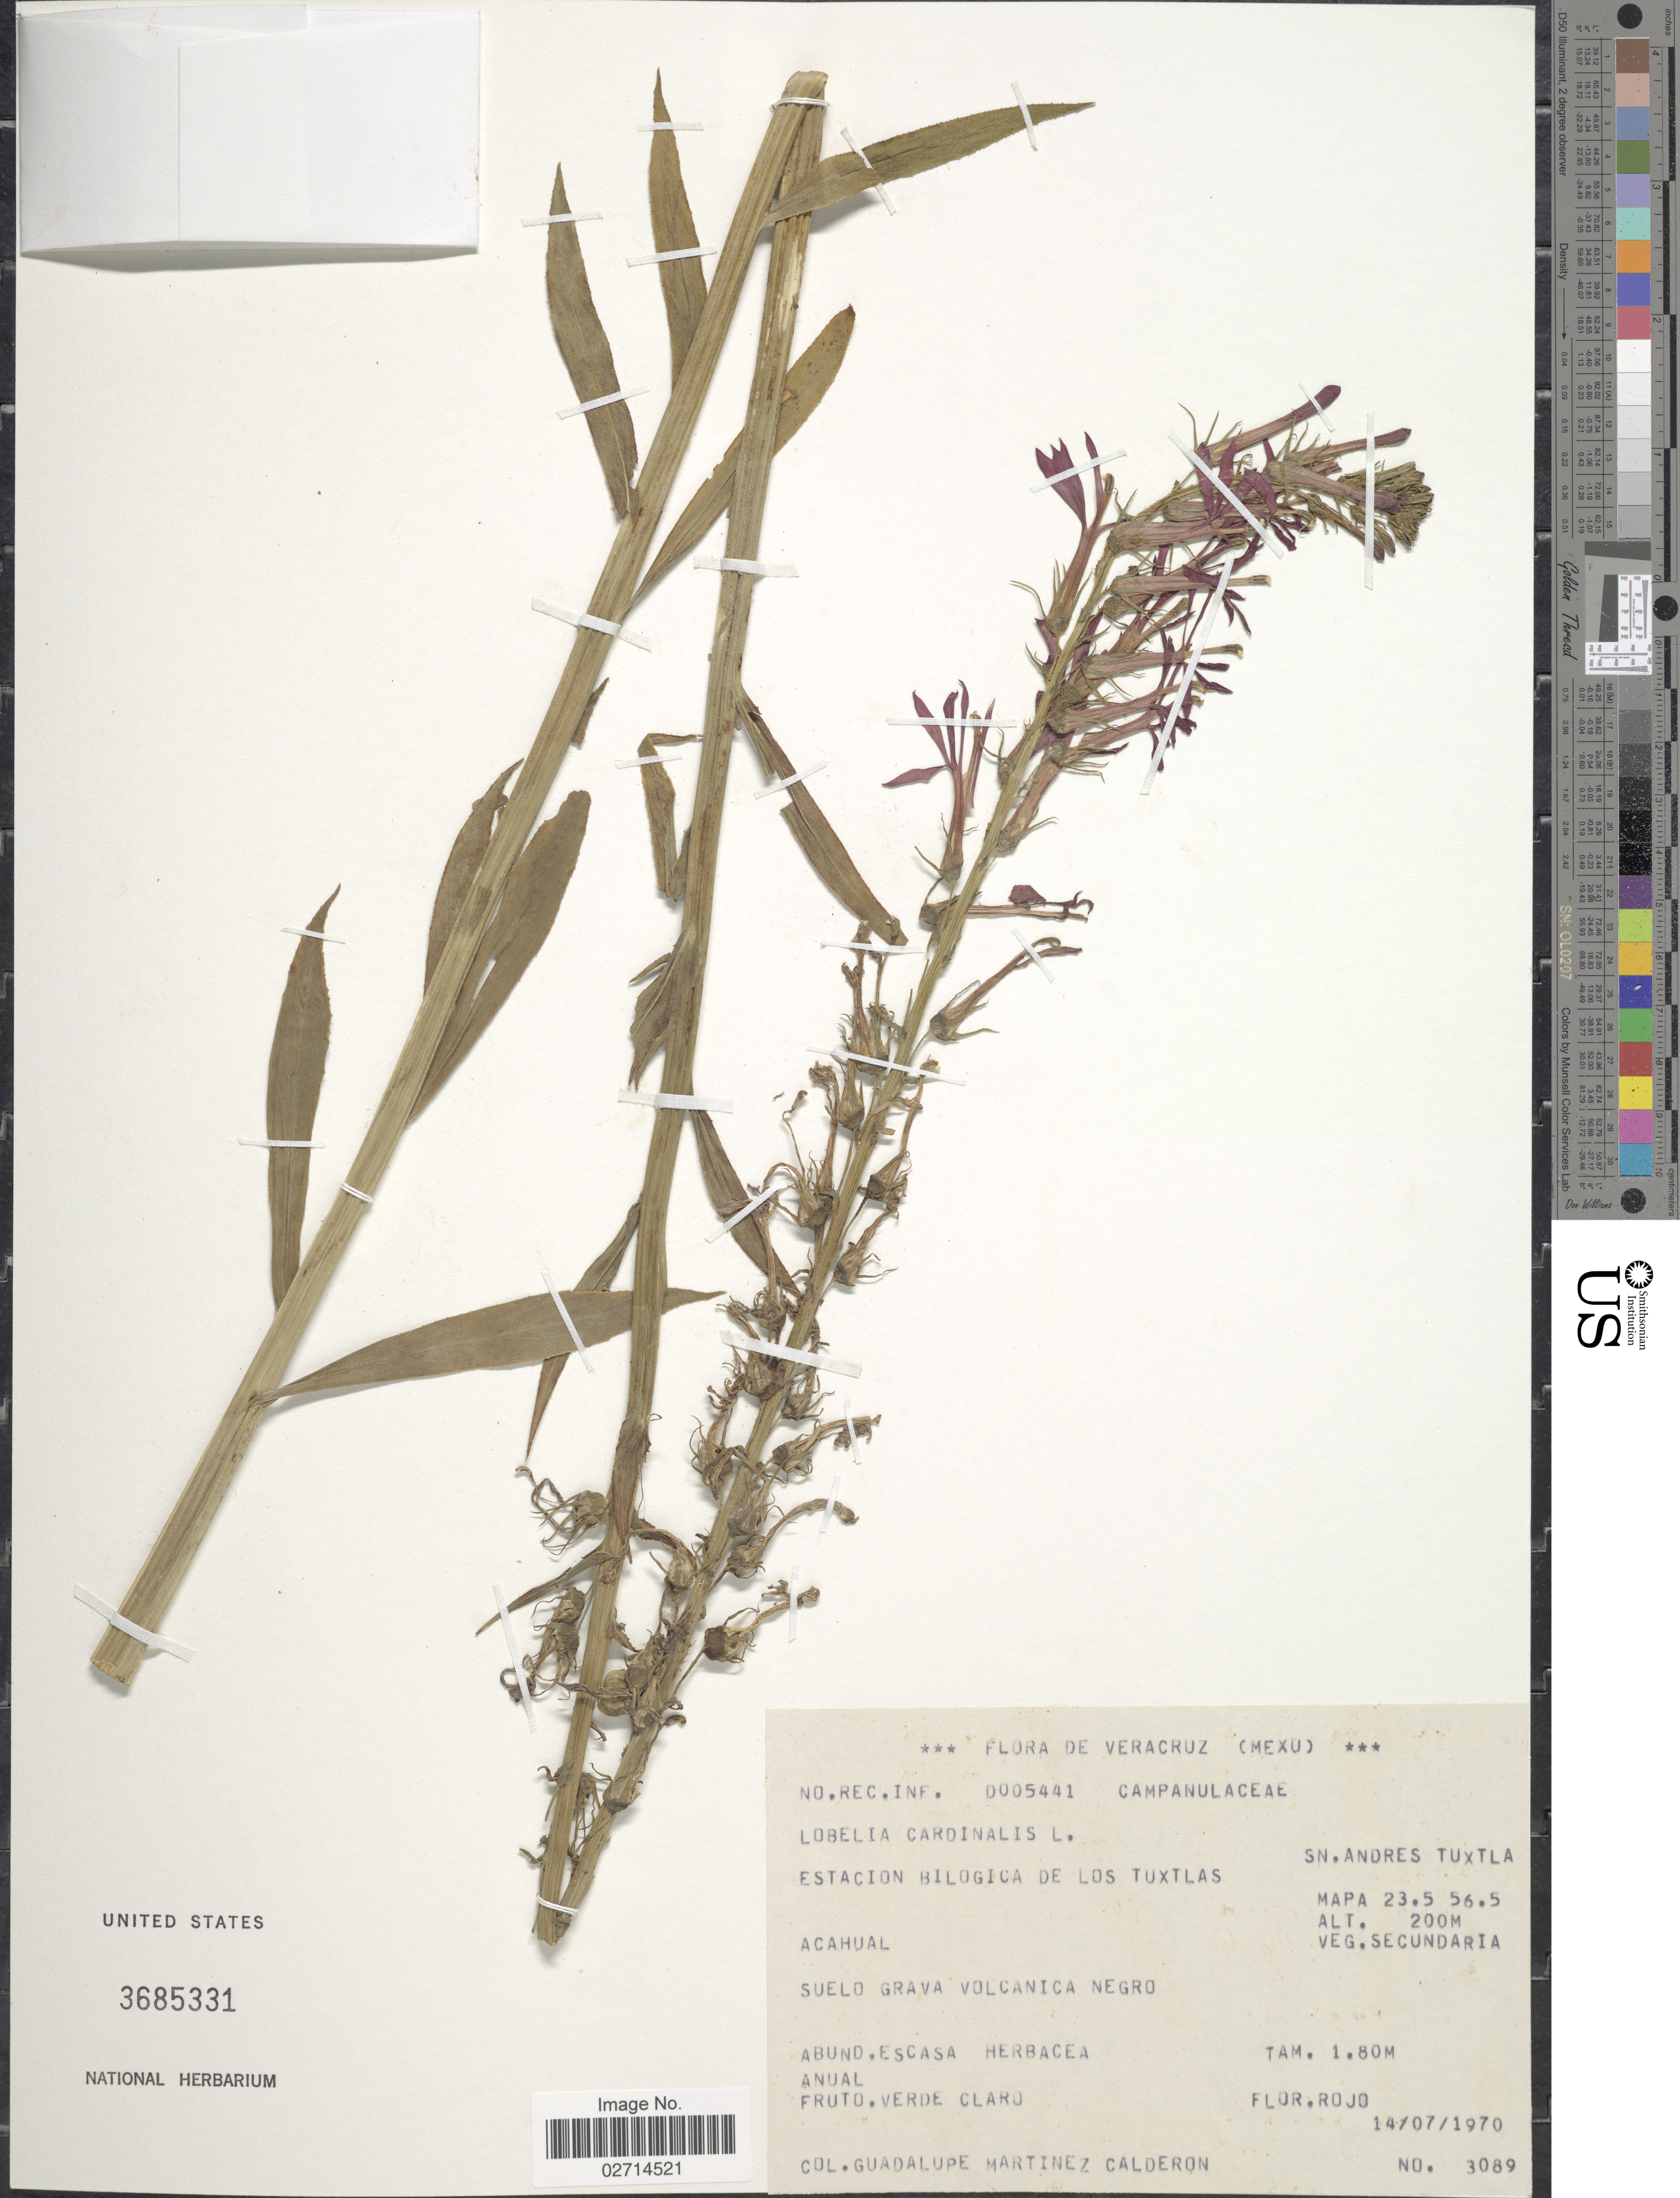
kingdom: Plantae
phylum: Tracheophyta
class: Magnoliopsida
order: Asterales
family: Campanulaceae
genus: Lobelia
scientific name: Lobelia cardinalis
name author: L.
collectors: G. Martinez-C.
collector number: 3089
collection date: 1970-07-14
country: Mexico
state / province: Veracruz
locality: Veracruz. Estacion Bilogica de Los Tuxtlas. Acahual. Sn. Andres Tuxtla. Mapa 23.5 56.5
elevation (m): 200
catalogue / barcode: US 3685331